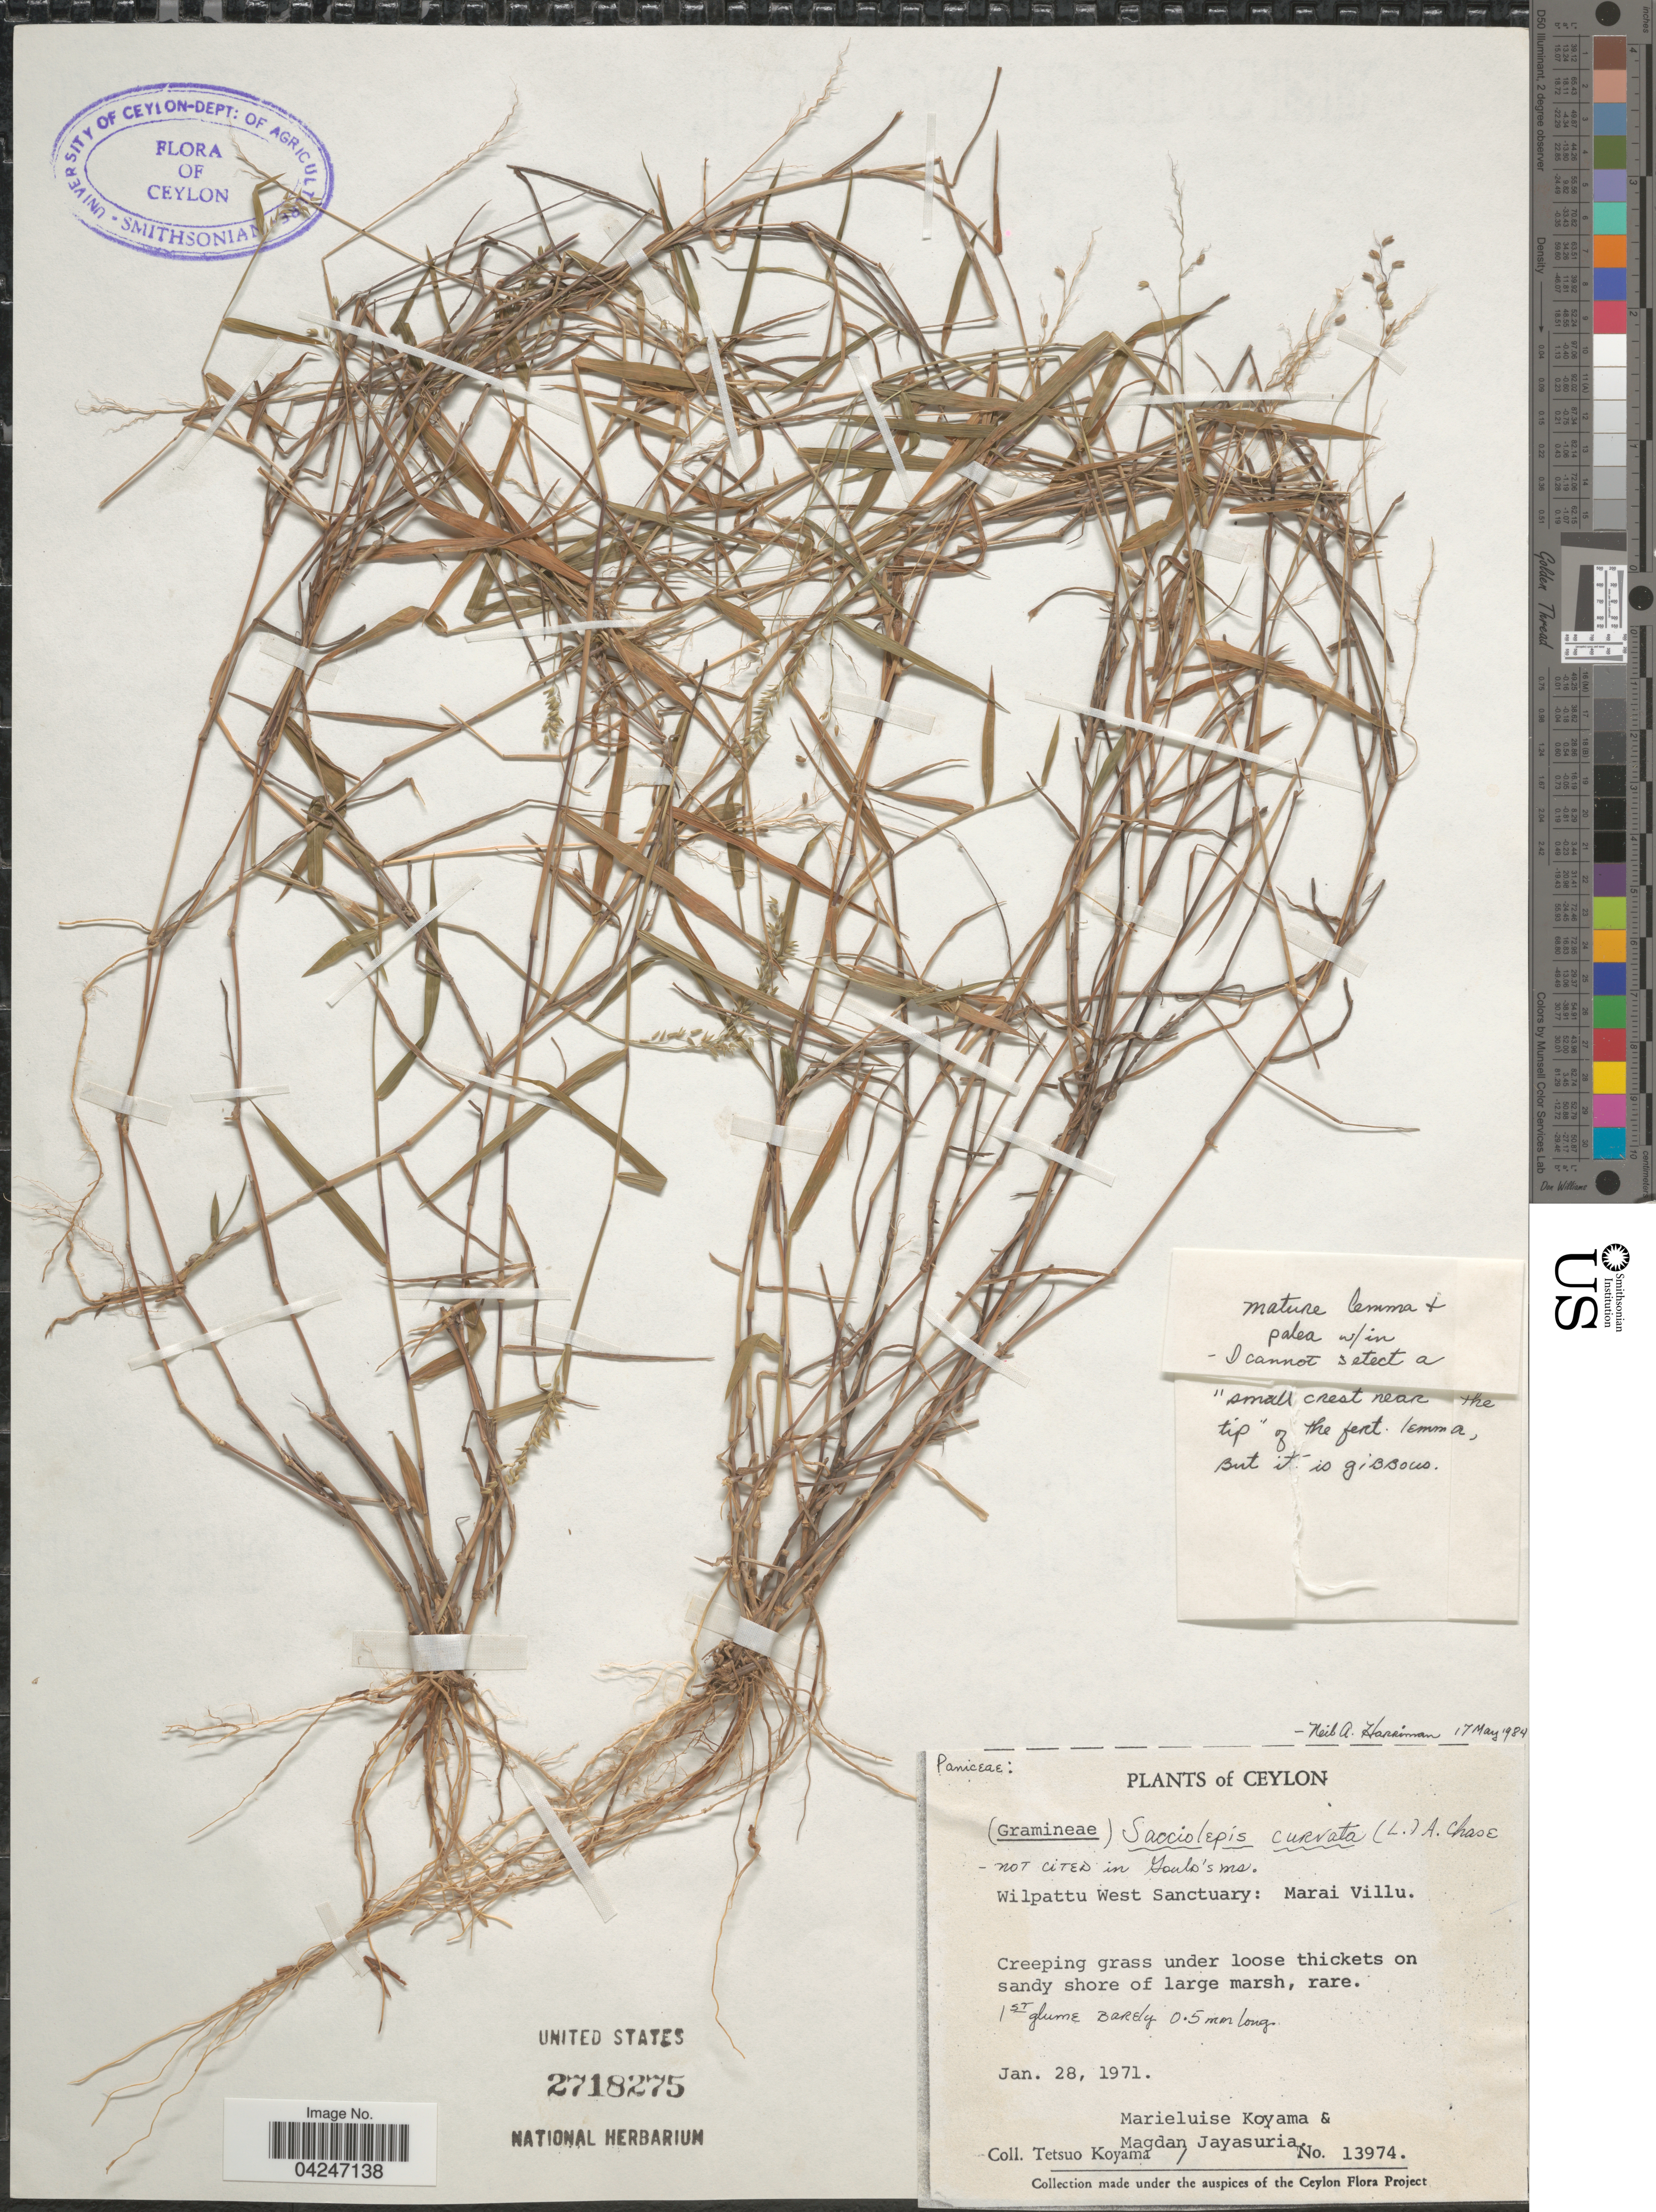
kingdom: Plantae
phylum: Tracheophyta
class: Liliopsida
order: Poales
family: Poaceae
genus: Sacciolepis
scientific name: Sacciolepis curvata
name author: (L.) Chase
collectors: T. Koyama, M. Koyama & M. Jayasuria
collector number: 13974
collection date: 1971-01-28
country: Sri Lanka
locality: Ceylon. Wilpattu West Sanctuary: Marai Villu. Under loose thickets on sandy shore of large marsh, rare.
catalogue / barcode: US 2718275